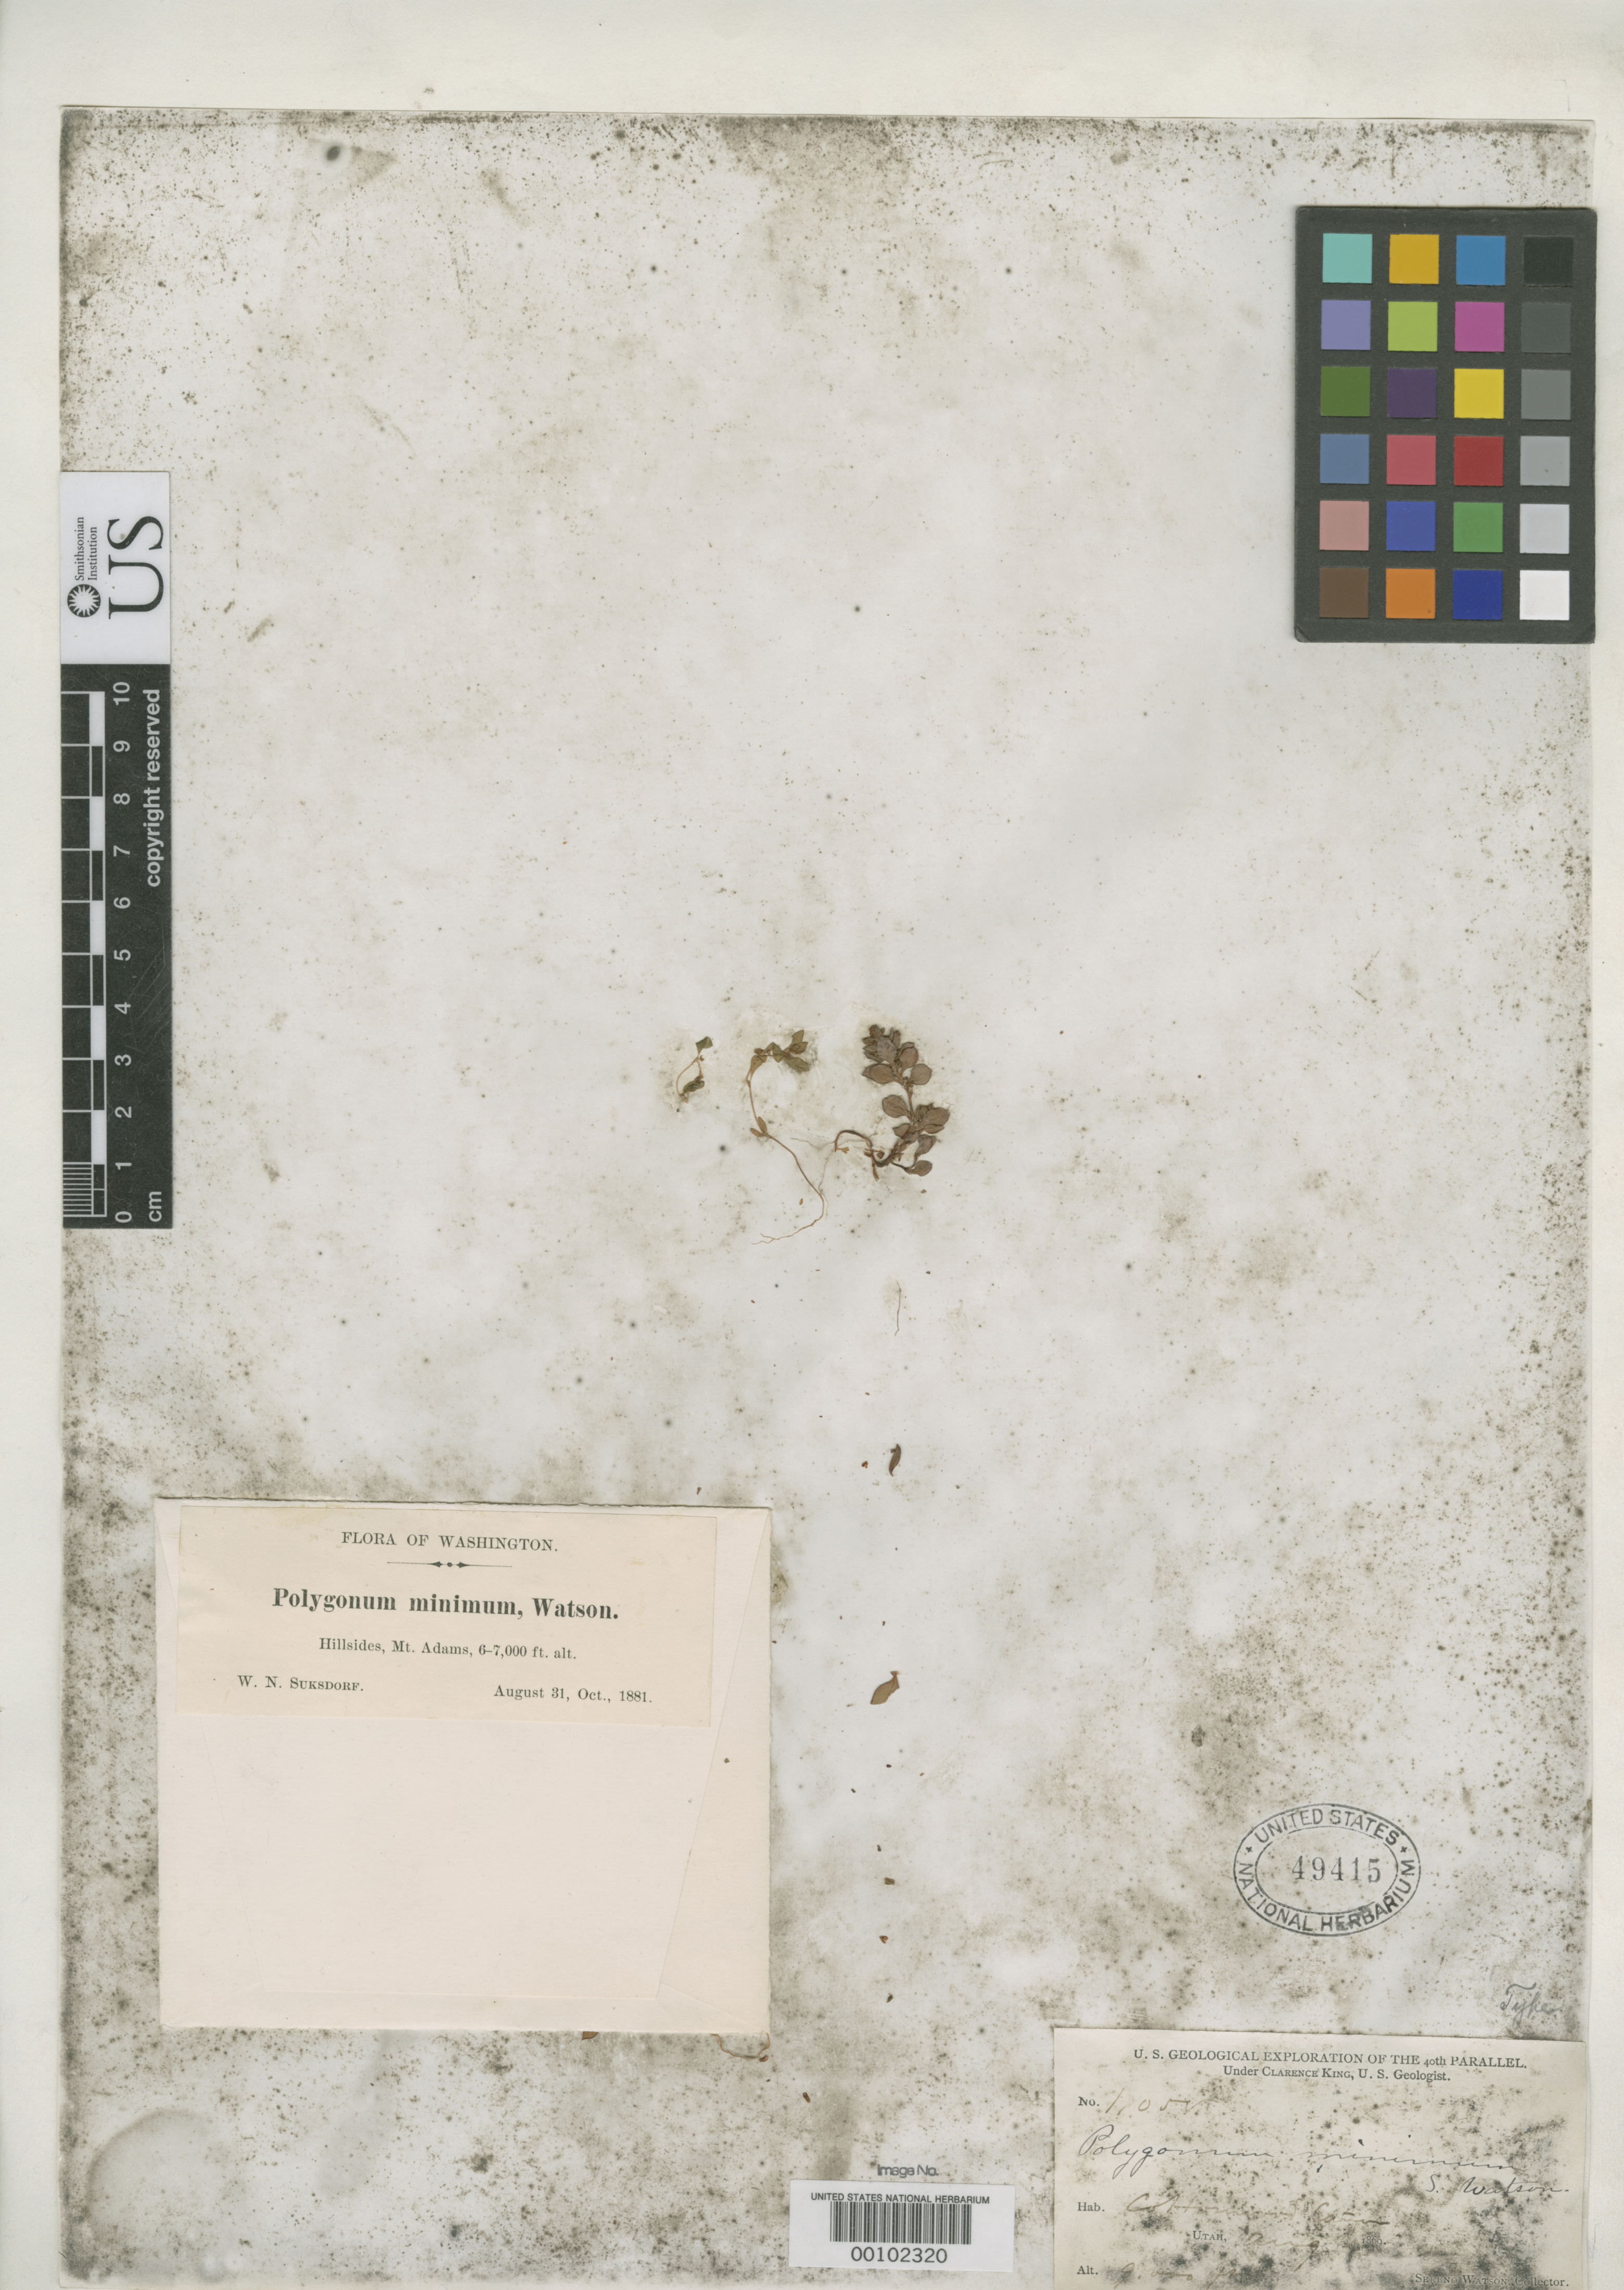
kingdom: Plantae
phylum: Tracheophyta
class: Magnoliopsida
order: Caryophyllales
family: Polygonaceae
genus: Polygonum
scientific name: Polygonum minimum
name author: S. Watson in C. King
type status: Holotype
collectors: S. Watson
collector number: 1058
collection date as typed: Aug 1869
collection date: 1869-08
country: United States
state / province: Utah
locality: Wahsatch and Uinta Mts.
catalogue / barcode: US 49415